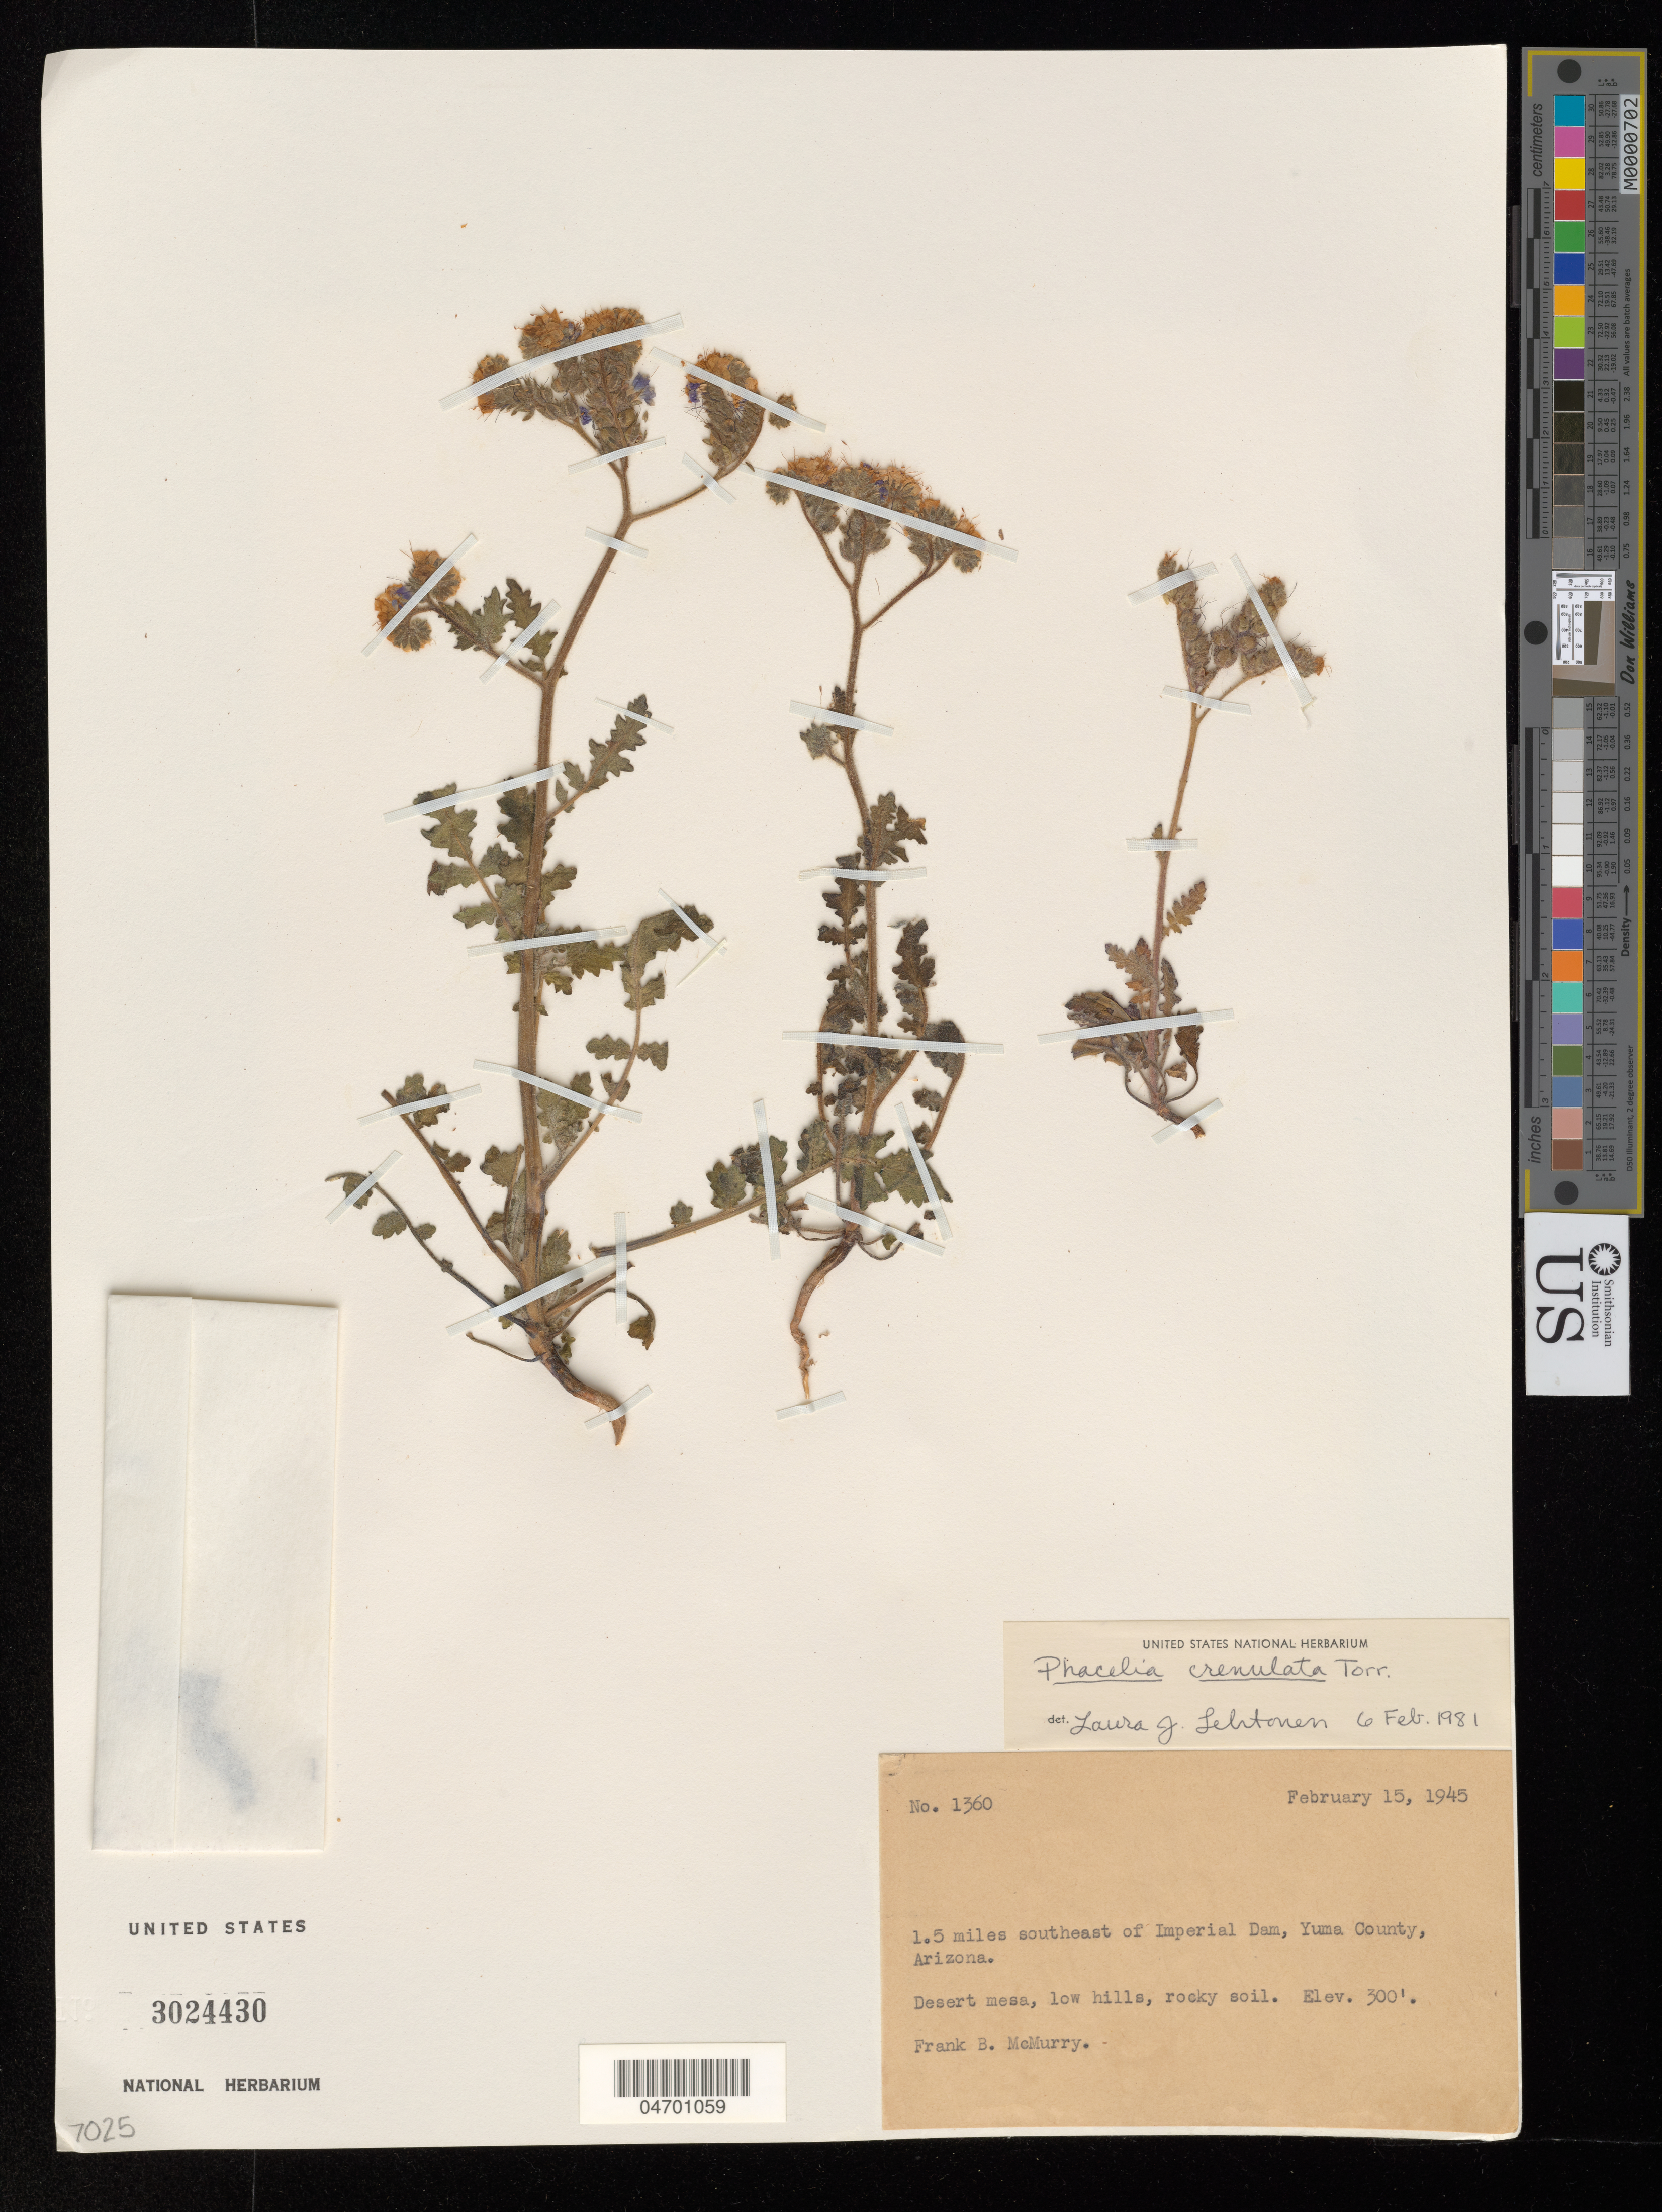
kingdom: Plantae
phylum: Tracheophyta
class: Magnoliopsida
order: Boraginales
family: Hydrophyllaceae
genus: Phacelia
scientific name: Phacelia crenulata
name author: Torr. ex S. Watson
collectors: F. B. McMurry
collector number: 1360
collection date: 1945-02-15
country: United States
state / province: Arizona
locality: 1.5 miles southeast of Imperial Dam, Yuma County.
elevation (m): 91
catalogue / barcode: US 3024430